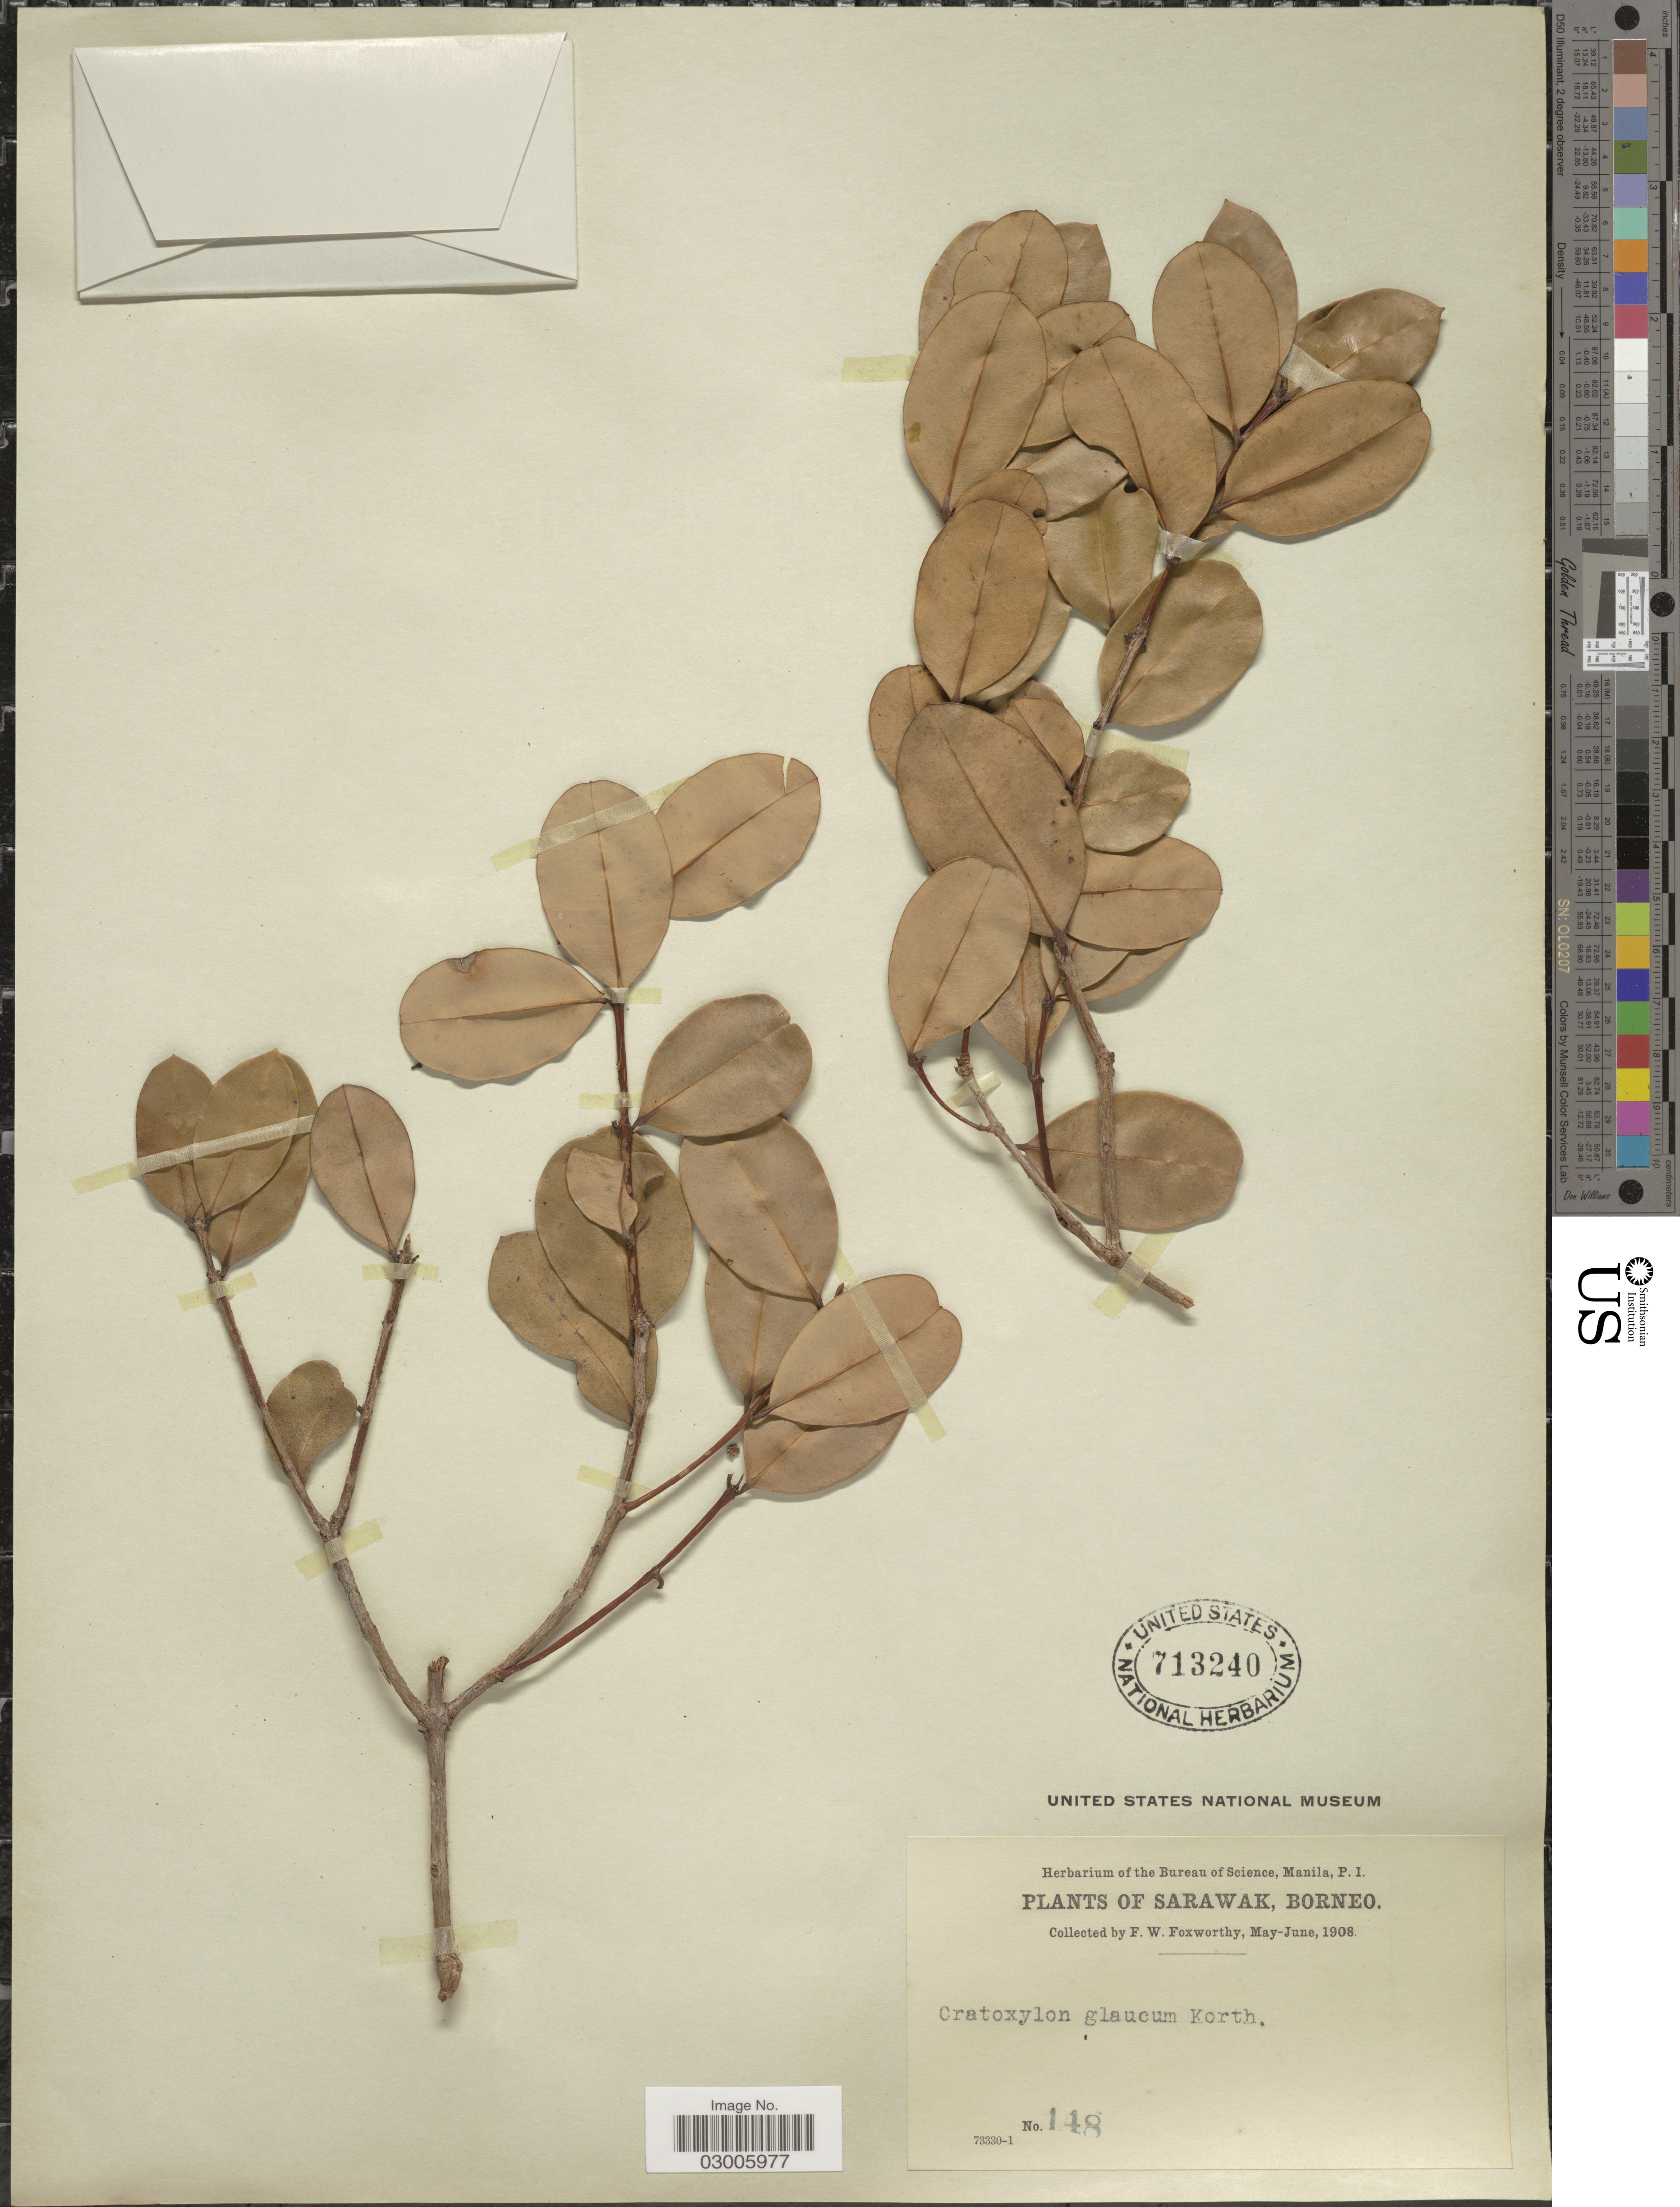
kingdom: Plantae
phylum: Tracheophyta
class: Magnoliopsida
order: Malpighiales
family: Hypericaceae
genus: Cratoxylum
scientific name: Cratoxylum glaucum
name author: Korth.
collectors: F. W. Foxworthy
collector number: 148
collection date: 1908-05/1908-06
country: Malaysia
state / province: Sarawak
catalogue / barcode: US 713240